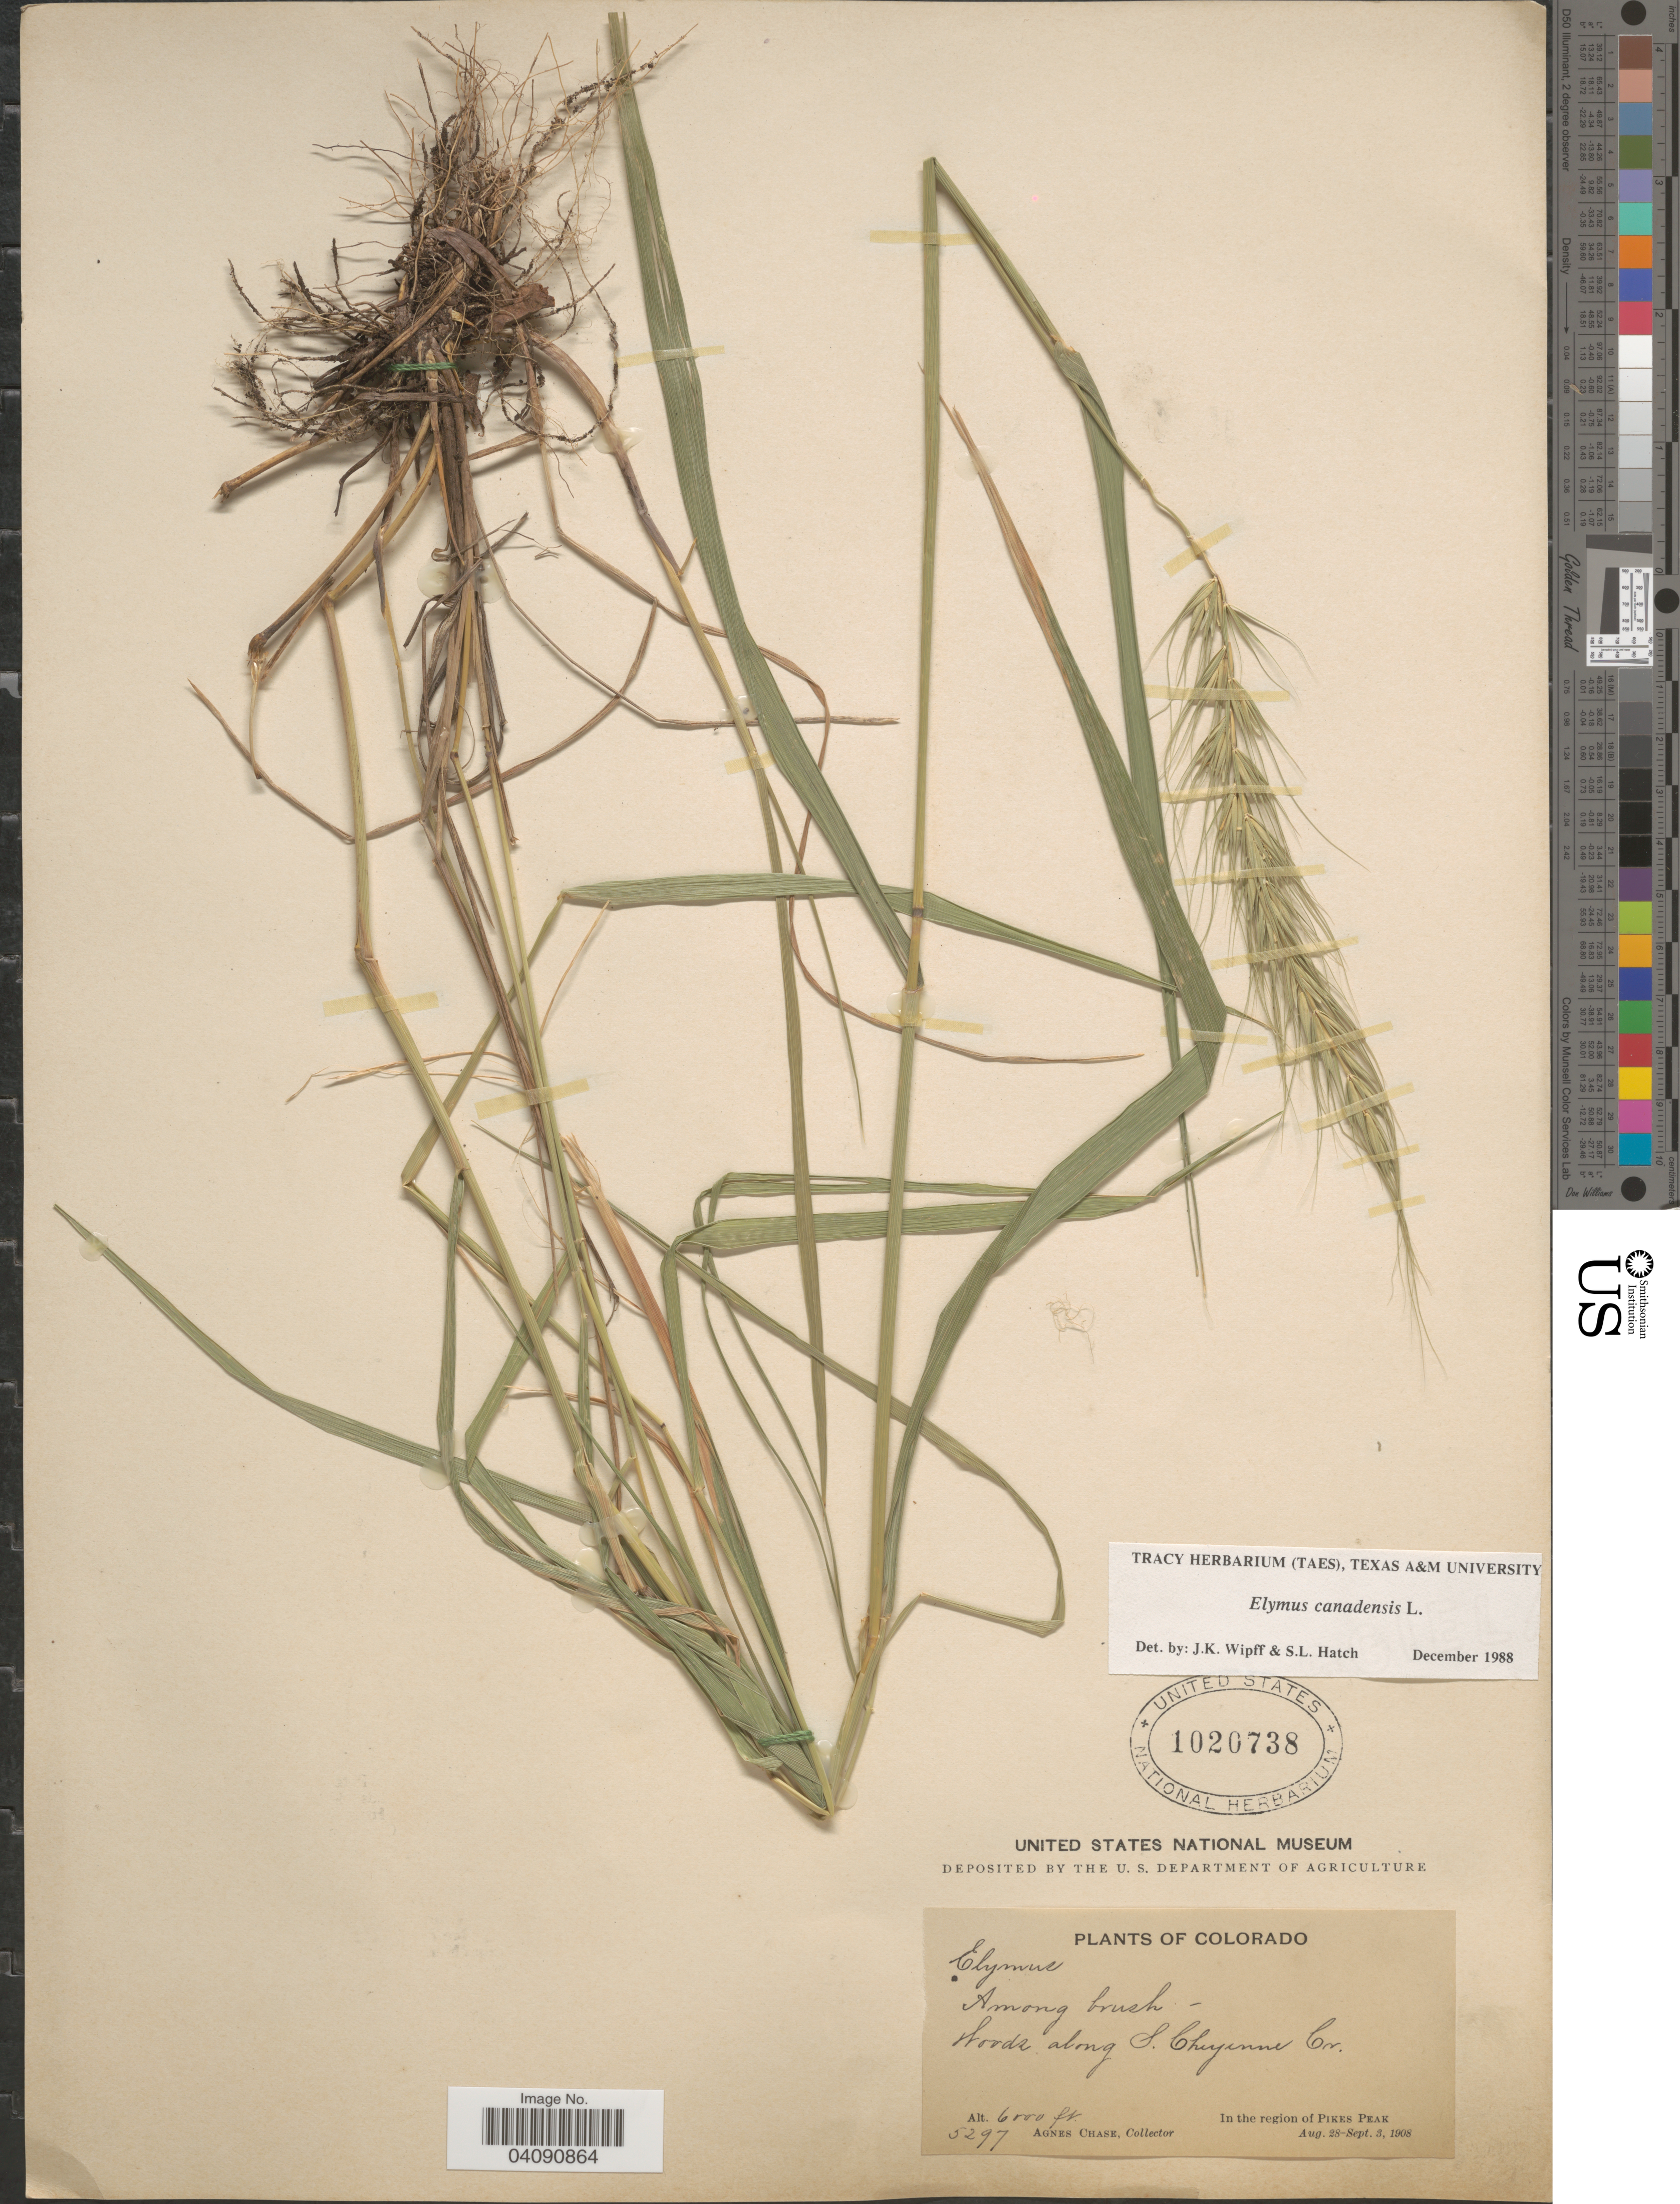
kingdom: Plantae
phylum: Tracheophyta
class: Liliopsida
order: Poales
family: Poaceae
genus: Elymus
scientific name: Elymus canadensis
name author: L.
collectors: A. Chase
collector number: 5297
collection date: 1908-08-28/1908-09-03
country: United States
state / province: Colorado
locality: Woods along S. Cheyenne Co. In the region of Pikes Peak.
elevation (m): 1829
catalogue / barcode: US 1020738